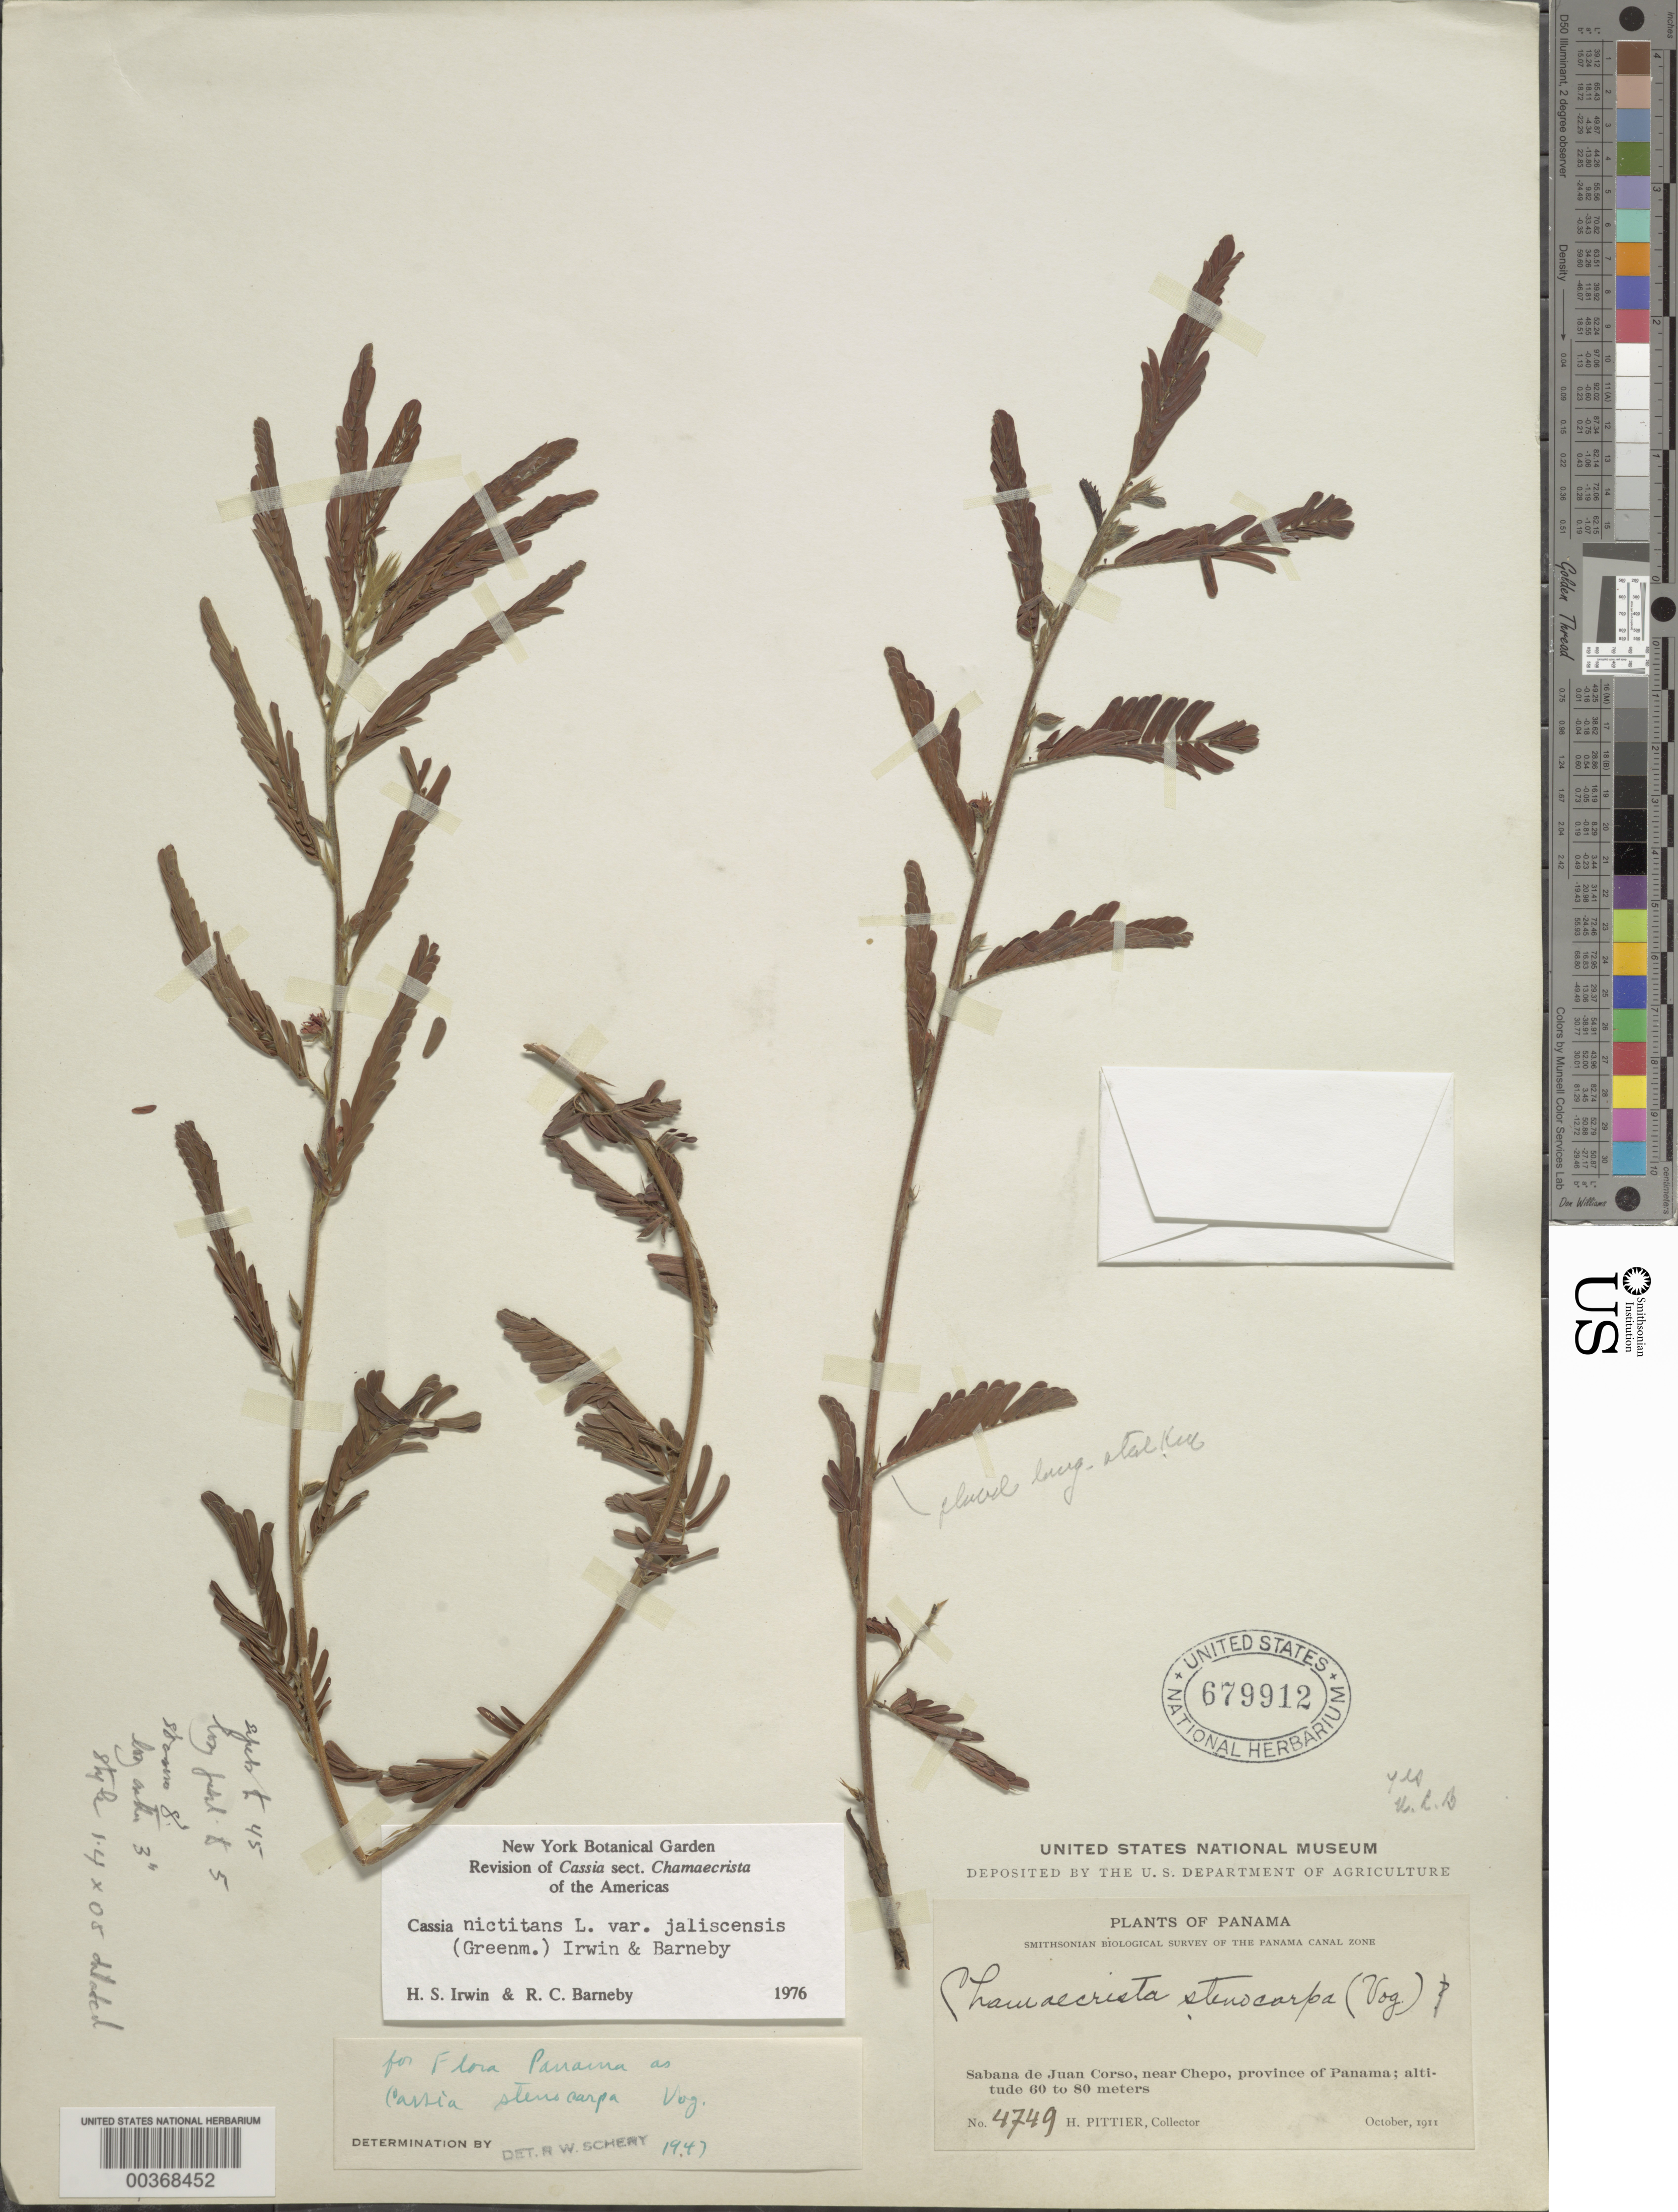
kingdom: Plantae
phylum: Tracheophyta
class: Magnoliopsida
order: Fabales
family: Fabaceae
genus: Chamaecrista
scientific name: Chamaecrista nictitans var. jaliscensis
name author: (Greenm.) H.S. Irwin & Barneby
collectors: H. F. Pittier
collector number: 4749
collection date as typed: Oct 1911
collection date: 1911-10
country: Panama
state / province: Panamá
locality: Sabana de Juan Corso, near Chepo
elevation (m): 60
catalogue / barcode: US 679912